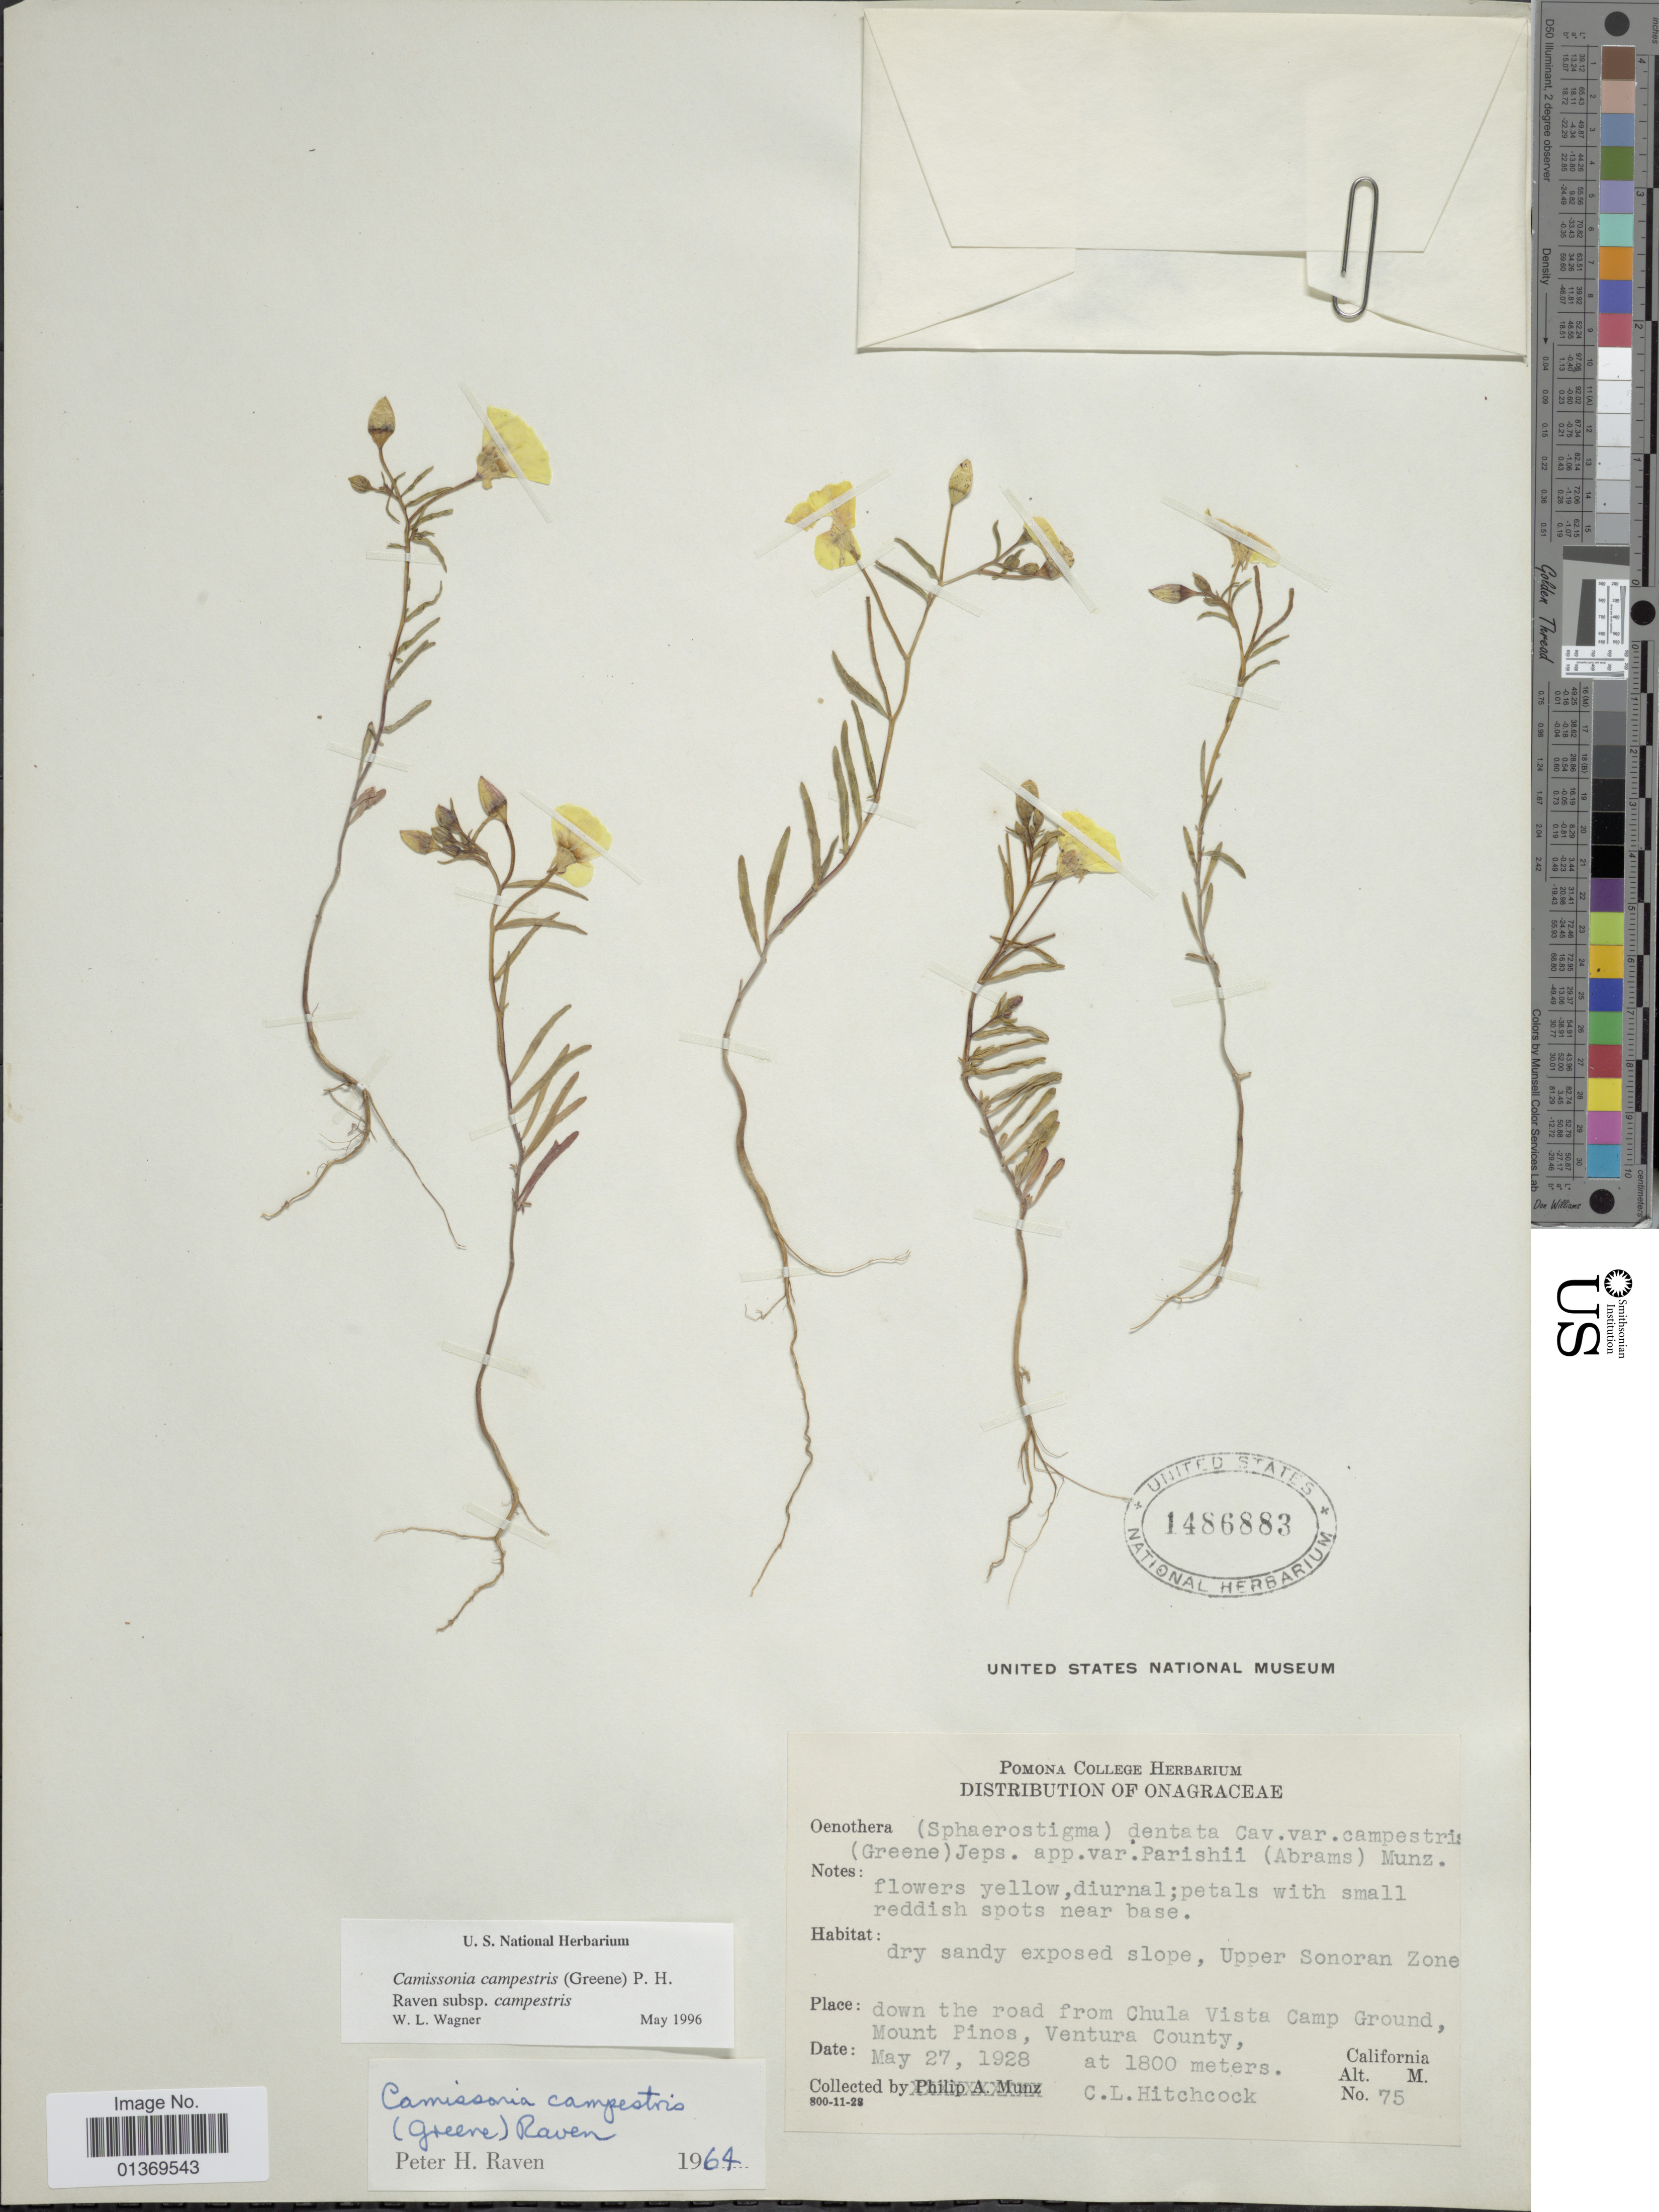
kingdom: Plantae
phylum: Tracheophyta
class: Magnoliopsida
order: Myrtales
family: Onagraceae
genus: Camissonia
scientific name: Camissonia campestris subsp. campestris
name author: (Greene) P.H. Raven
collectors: C. L. Hitchcock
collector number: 75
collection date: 1928-05-27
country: United States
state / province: California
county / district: Ventura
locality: Down the road from Chula Vista Camp Ground, Mount Pinos, Ventura County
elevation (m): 1800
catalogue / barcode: US 1486883